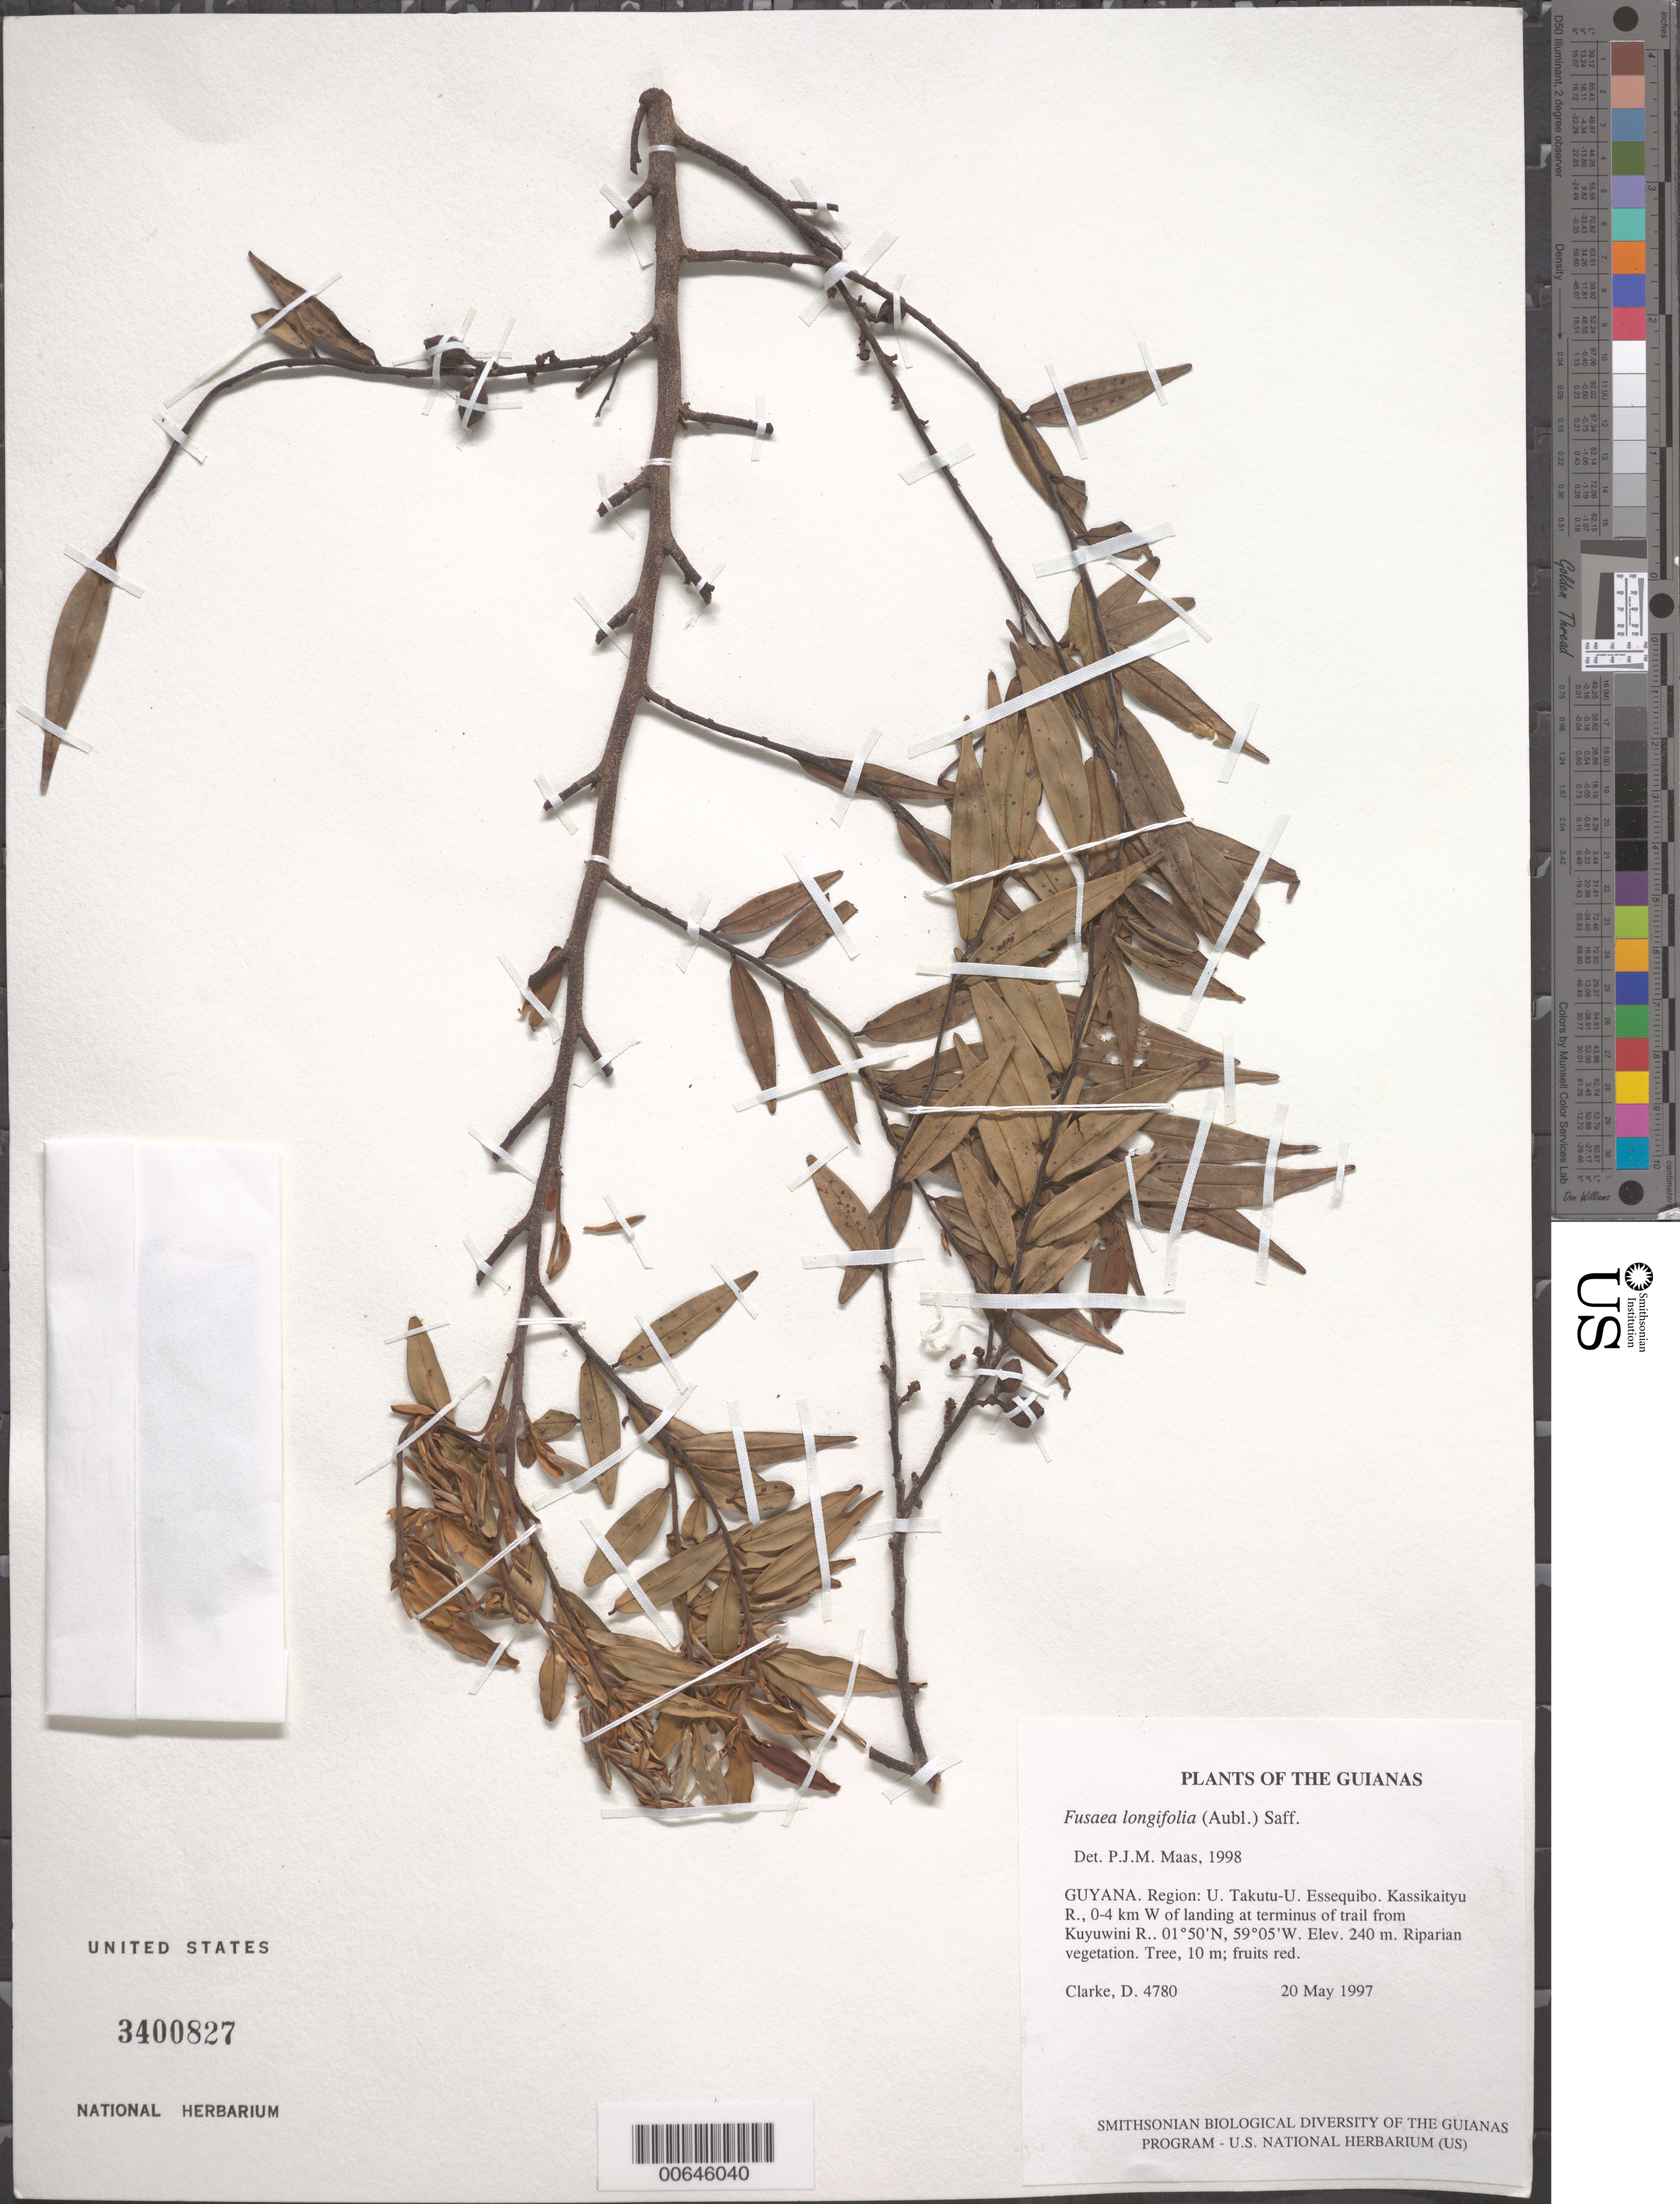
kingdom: Plantae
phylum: Tracheophyta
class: Magnoliopsida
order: Magnoliales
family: Annonaceae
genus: Fusaea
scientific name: Fusaea longifolia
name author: (Aubl.) Saff.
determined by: Maas, Paul J. M.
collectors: H. D. Clarke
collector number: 4780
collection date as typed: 20 May 1997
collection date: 1997-05-20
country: Guyana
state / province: U. Takutu-U. Essequibo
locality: Kassikaityu R., 0-4 km W of landing at terminus of trail from Kuyuwini R.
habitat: Riparian vegetation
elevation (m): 240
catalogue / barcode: US 3400827